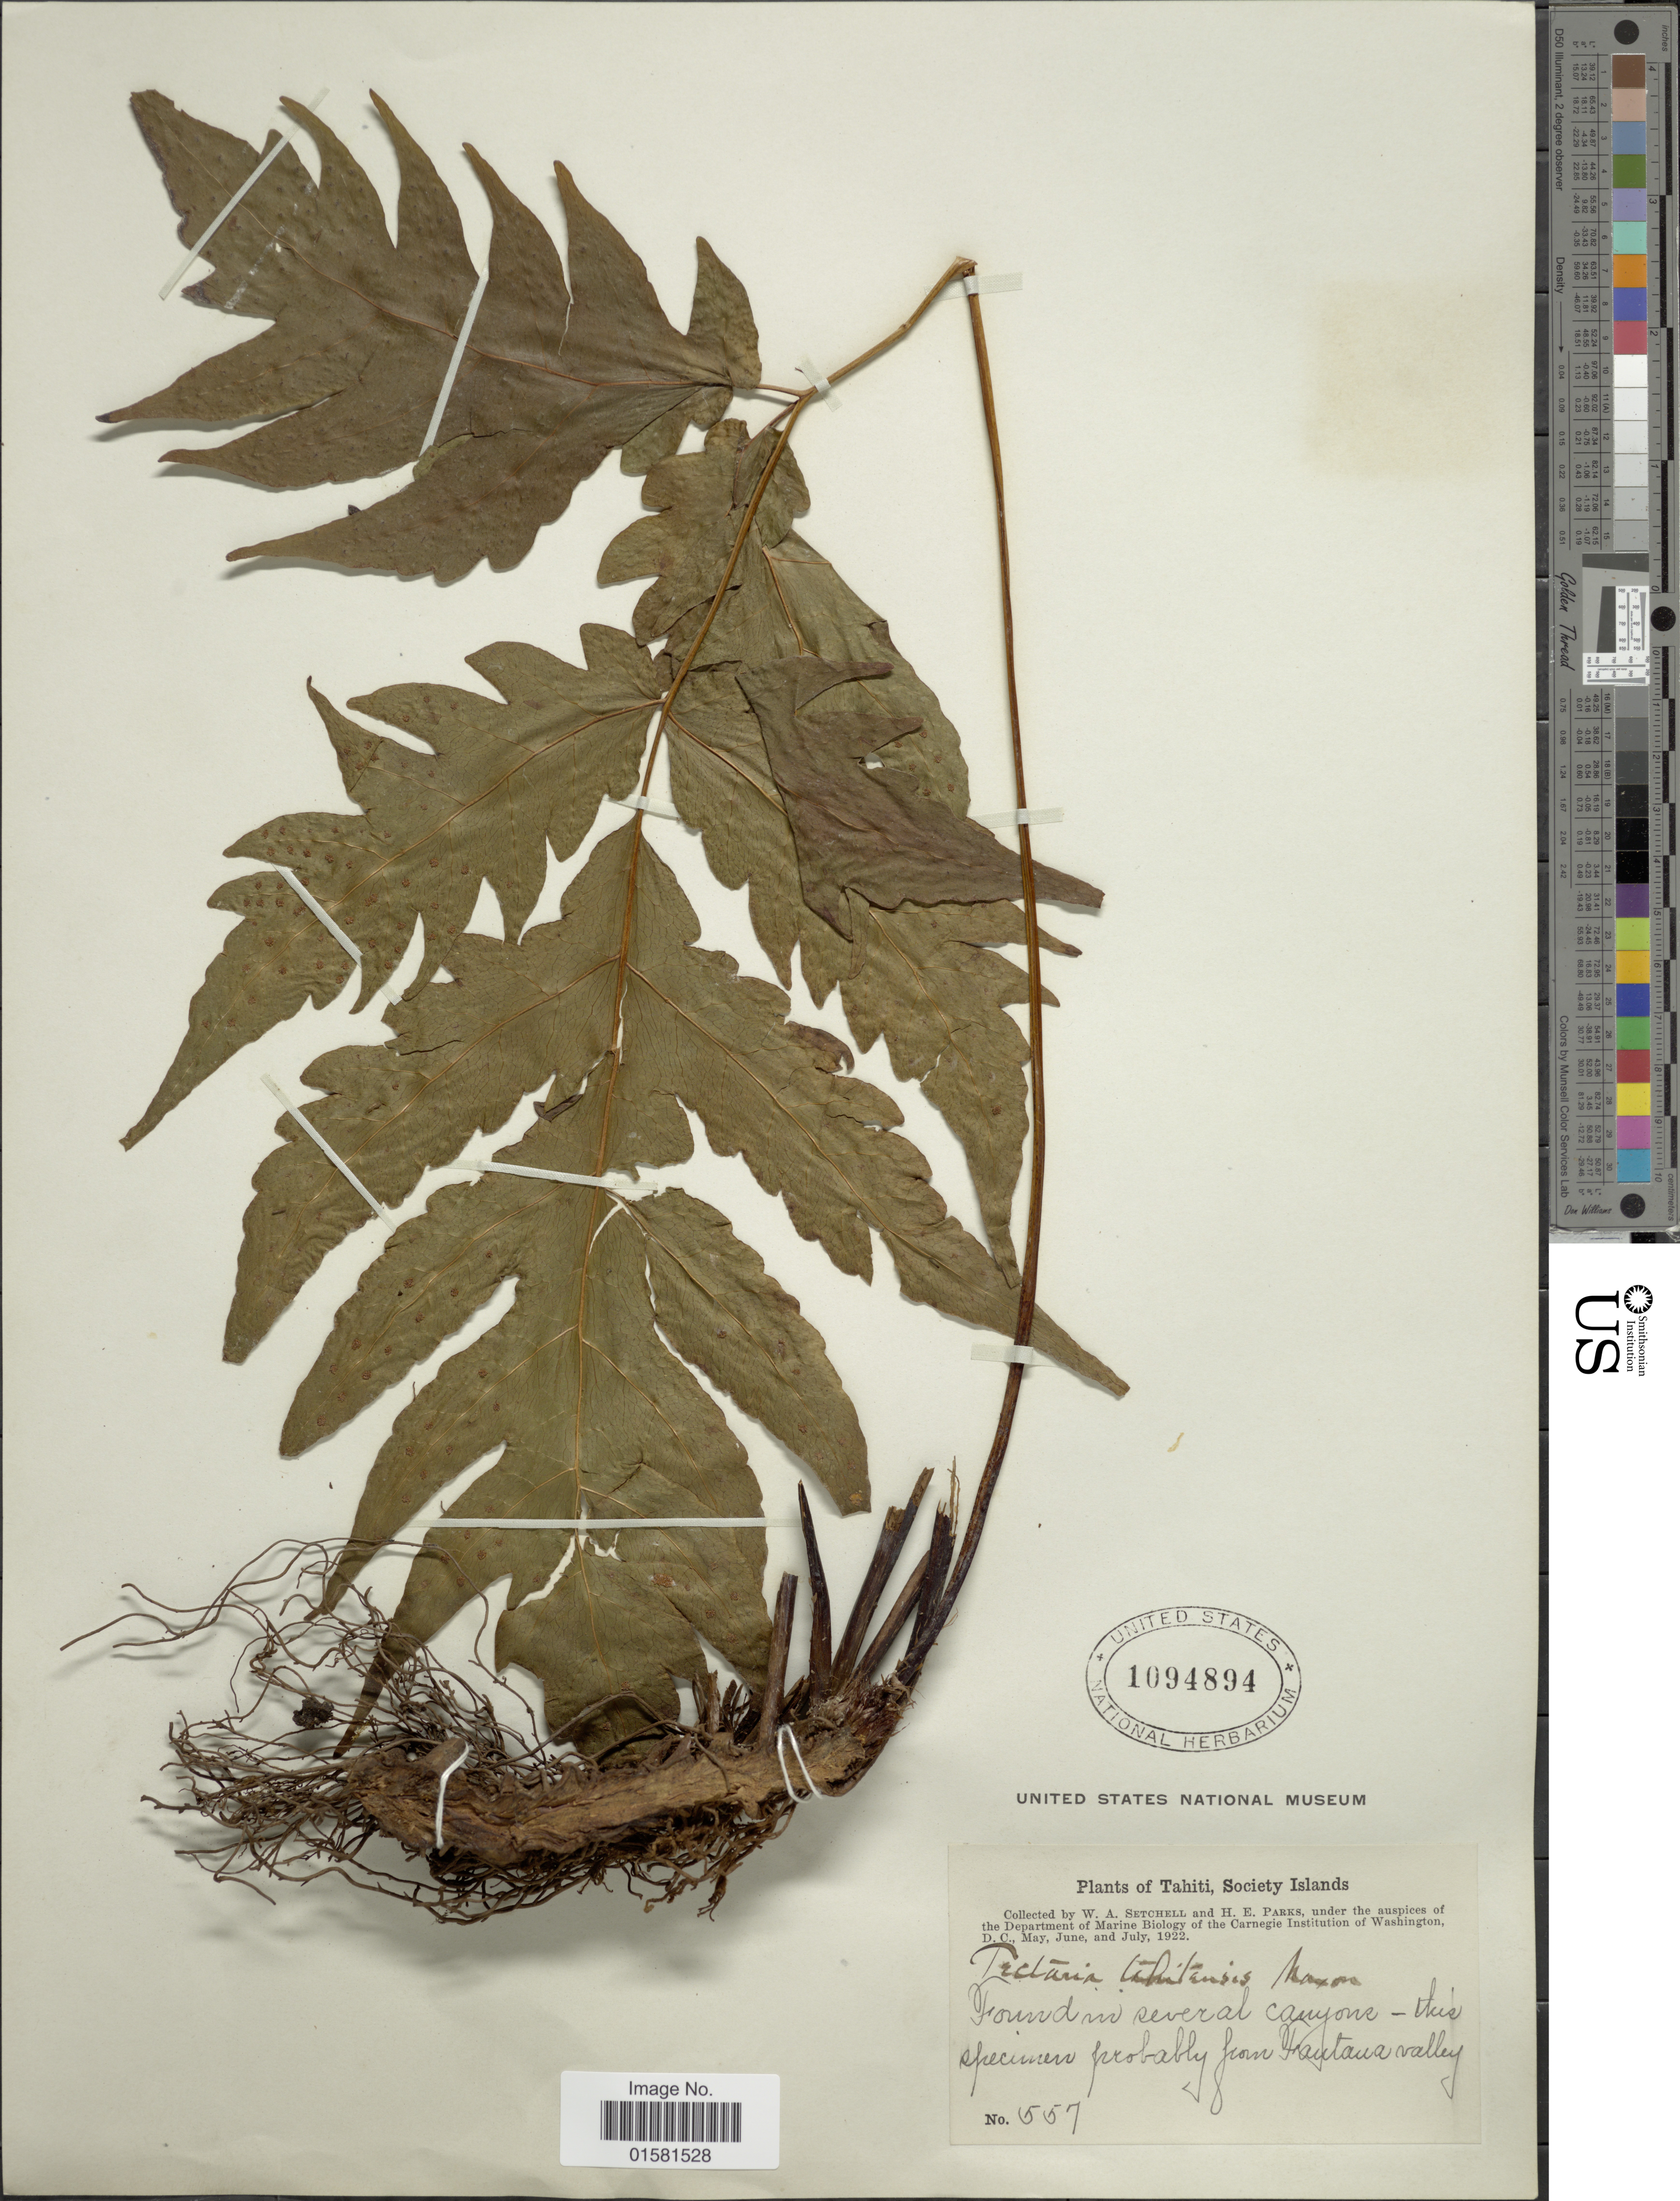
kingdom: Plantae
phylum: Tracheophyta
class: Polypodiopsida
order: Polypodiales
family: Tectariaceae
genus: Tectaria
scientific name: Tectaria tahitensis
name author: Maxon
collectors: W. Setchell & H. E. Parks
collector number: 557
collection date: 1922-05/1922-07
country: French Polynesia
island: Tahiti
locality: Tahiti, Society Islands, found in several camyonz - this specimen probably from Fautana valley [interpreted]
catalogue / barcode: US 1094894